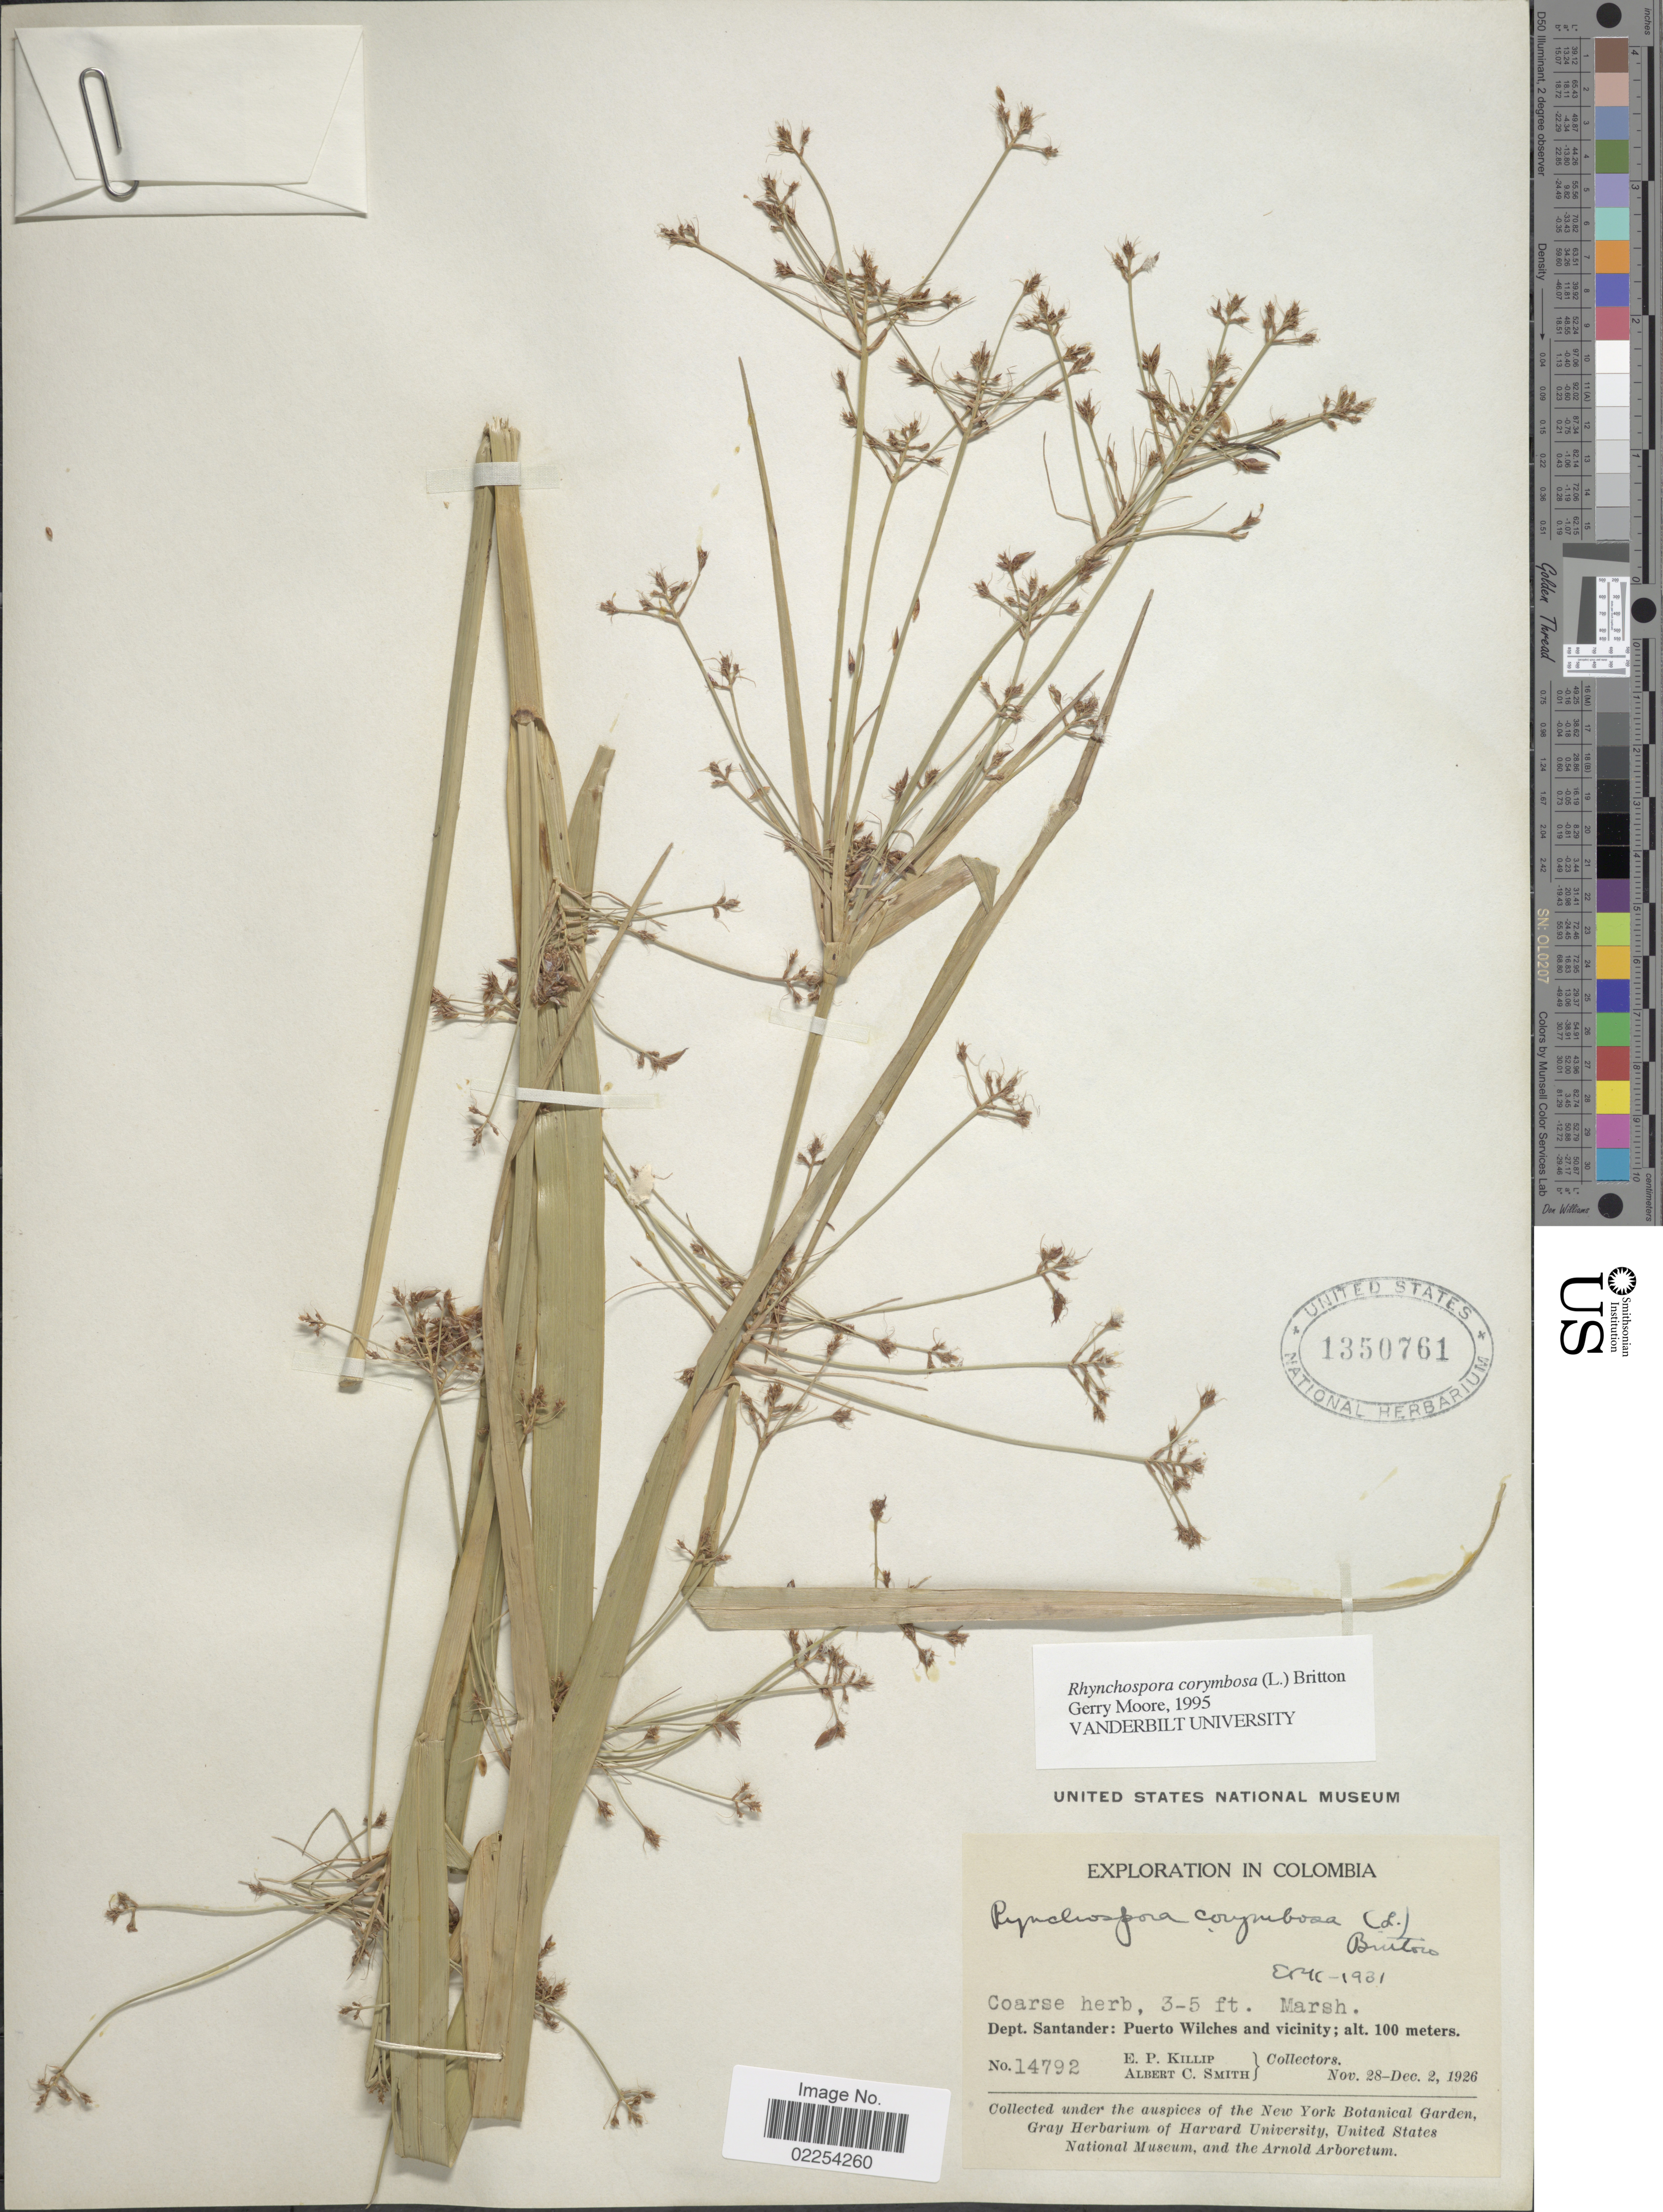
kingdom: Plantae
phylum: Tracheophyta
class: Liliopsida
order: Poales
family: Cyperaceae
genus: Rhynchospora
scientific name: Rhynchospora corymbosa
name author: (L.) Britton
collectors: E. P. Killip & A. C. Smith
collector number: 14792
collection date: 1926-11-28/1926-12-02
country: Colombia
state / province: Santander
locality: Dept. Santander: Puerto Wilches and vicinity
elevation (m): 100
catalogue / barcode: US 1350761